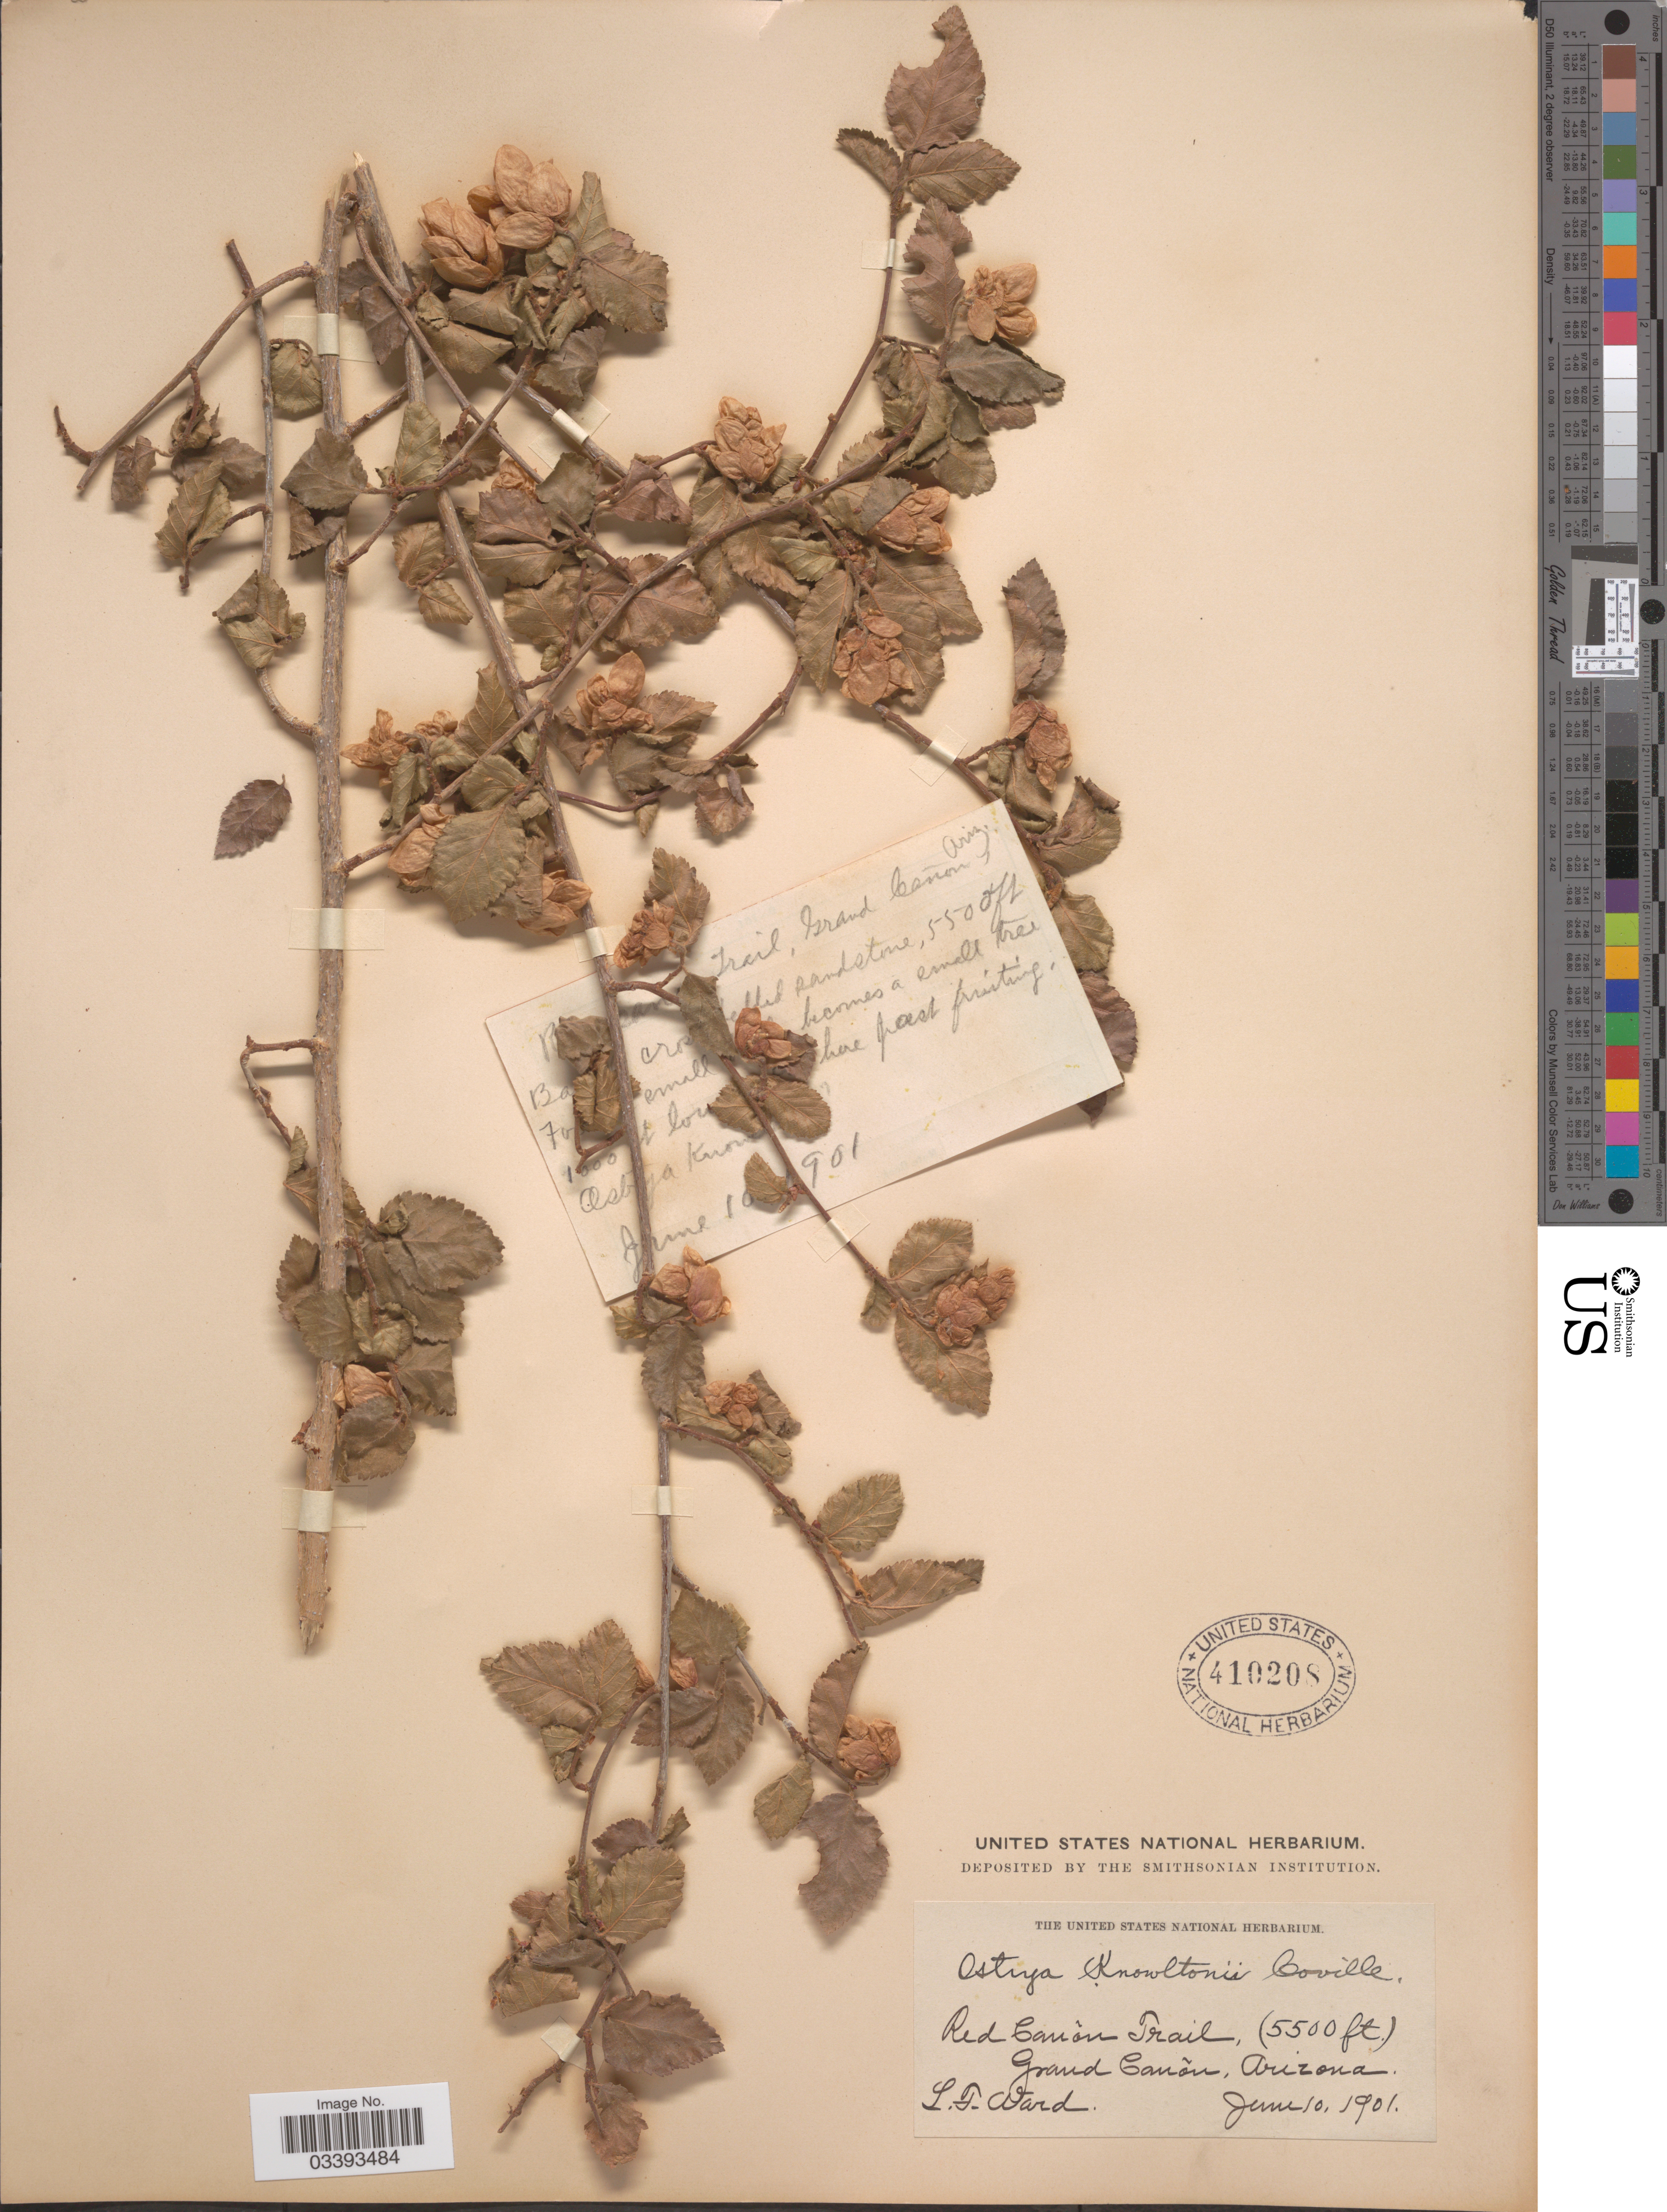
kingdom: Plantae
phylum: Tracheophyta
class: Magnoliopsida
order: Fagales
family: Betulaceae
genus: Ostrya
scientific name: Ostrya knowltoni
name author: Coville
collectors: L. Ward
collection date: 1901-06-10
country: United States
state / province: Arizona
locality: Red Cañon Trail, Grand Cañon.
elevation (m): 1676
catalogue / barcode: US 410208